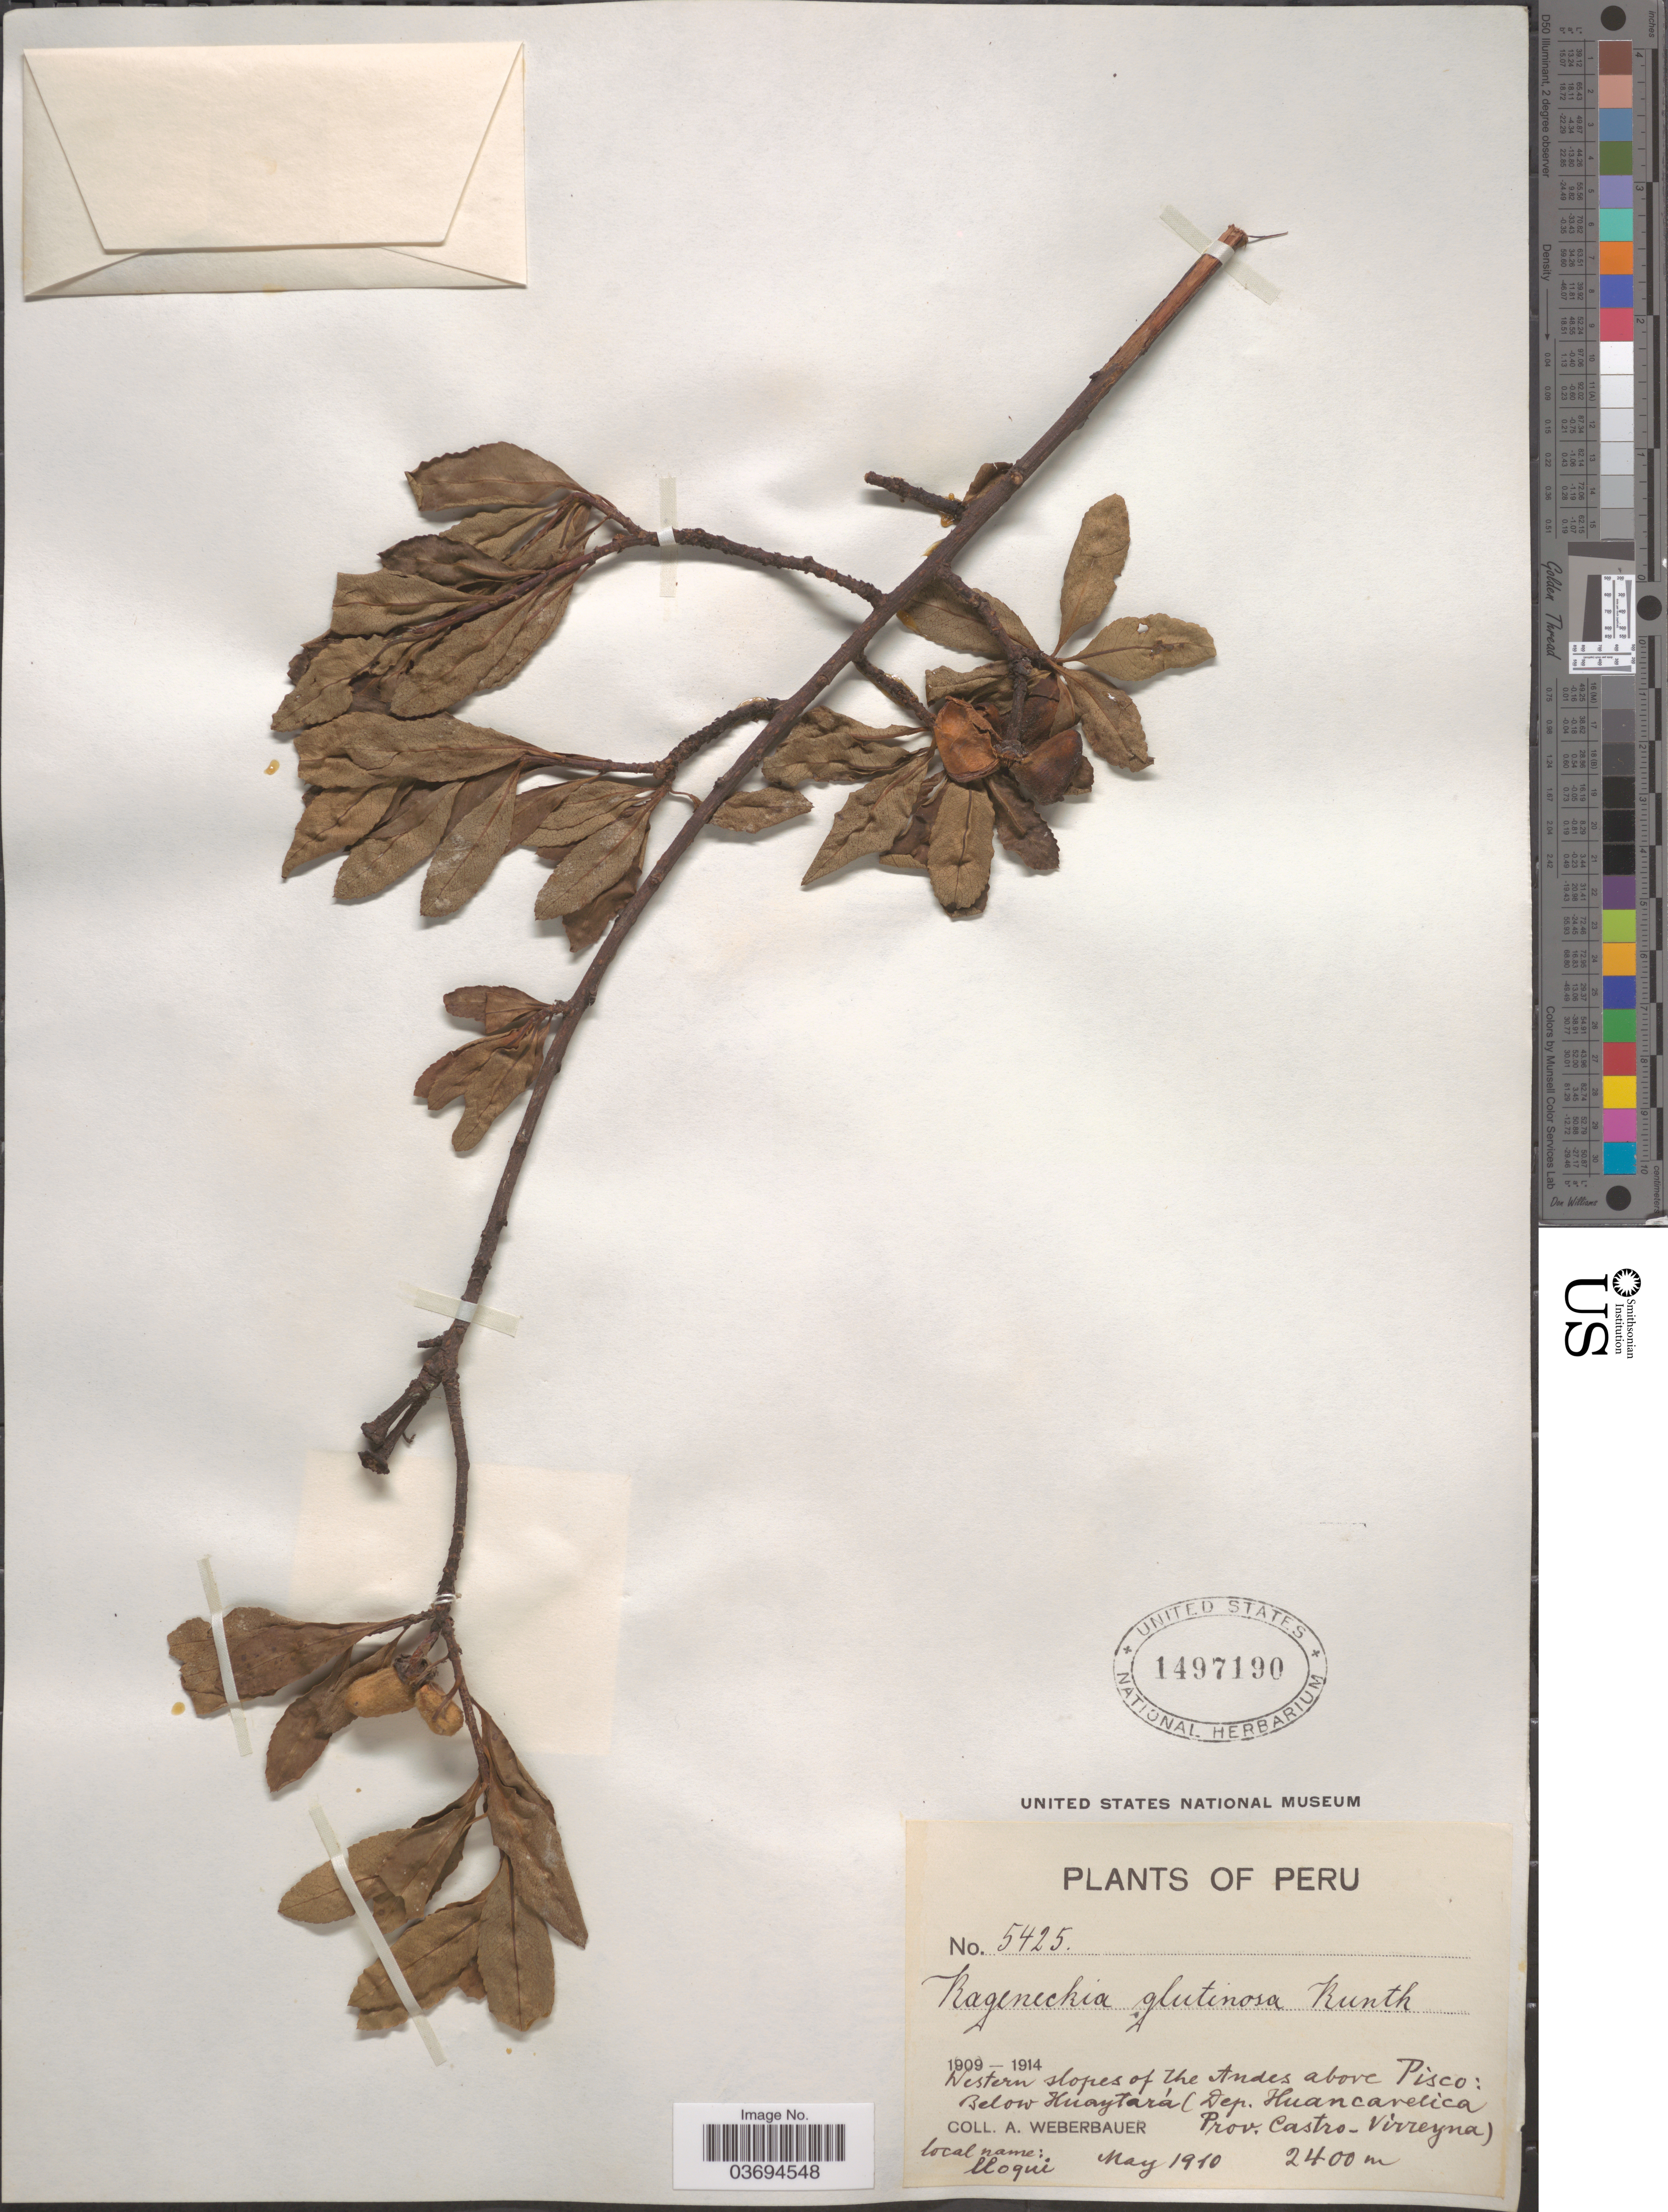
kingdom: Plantae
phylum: Tracheophyta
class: Magnoliopsida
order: Rosales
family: Rosaceae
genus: Kageneckia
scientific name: Kageneckia lanceolata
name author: Ruiz & Pav.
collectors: A. Weberbauer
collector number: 5425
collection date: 1910-05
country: Peru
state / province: Huancavelica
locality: Western slopes of the Andes above Pisco: Below Huaytará (Dep. Huancavelica, Prov. Castro-Virreyna).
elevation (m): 2400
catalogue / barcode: US 1497190